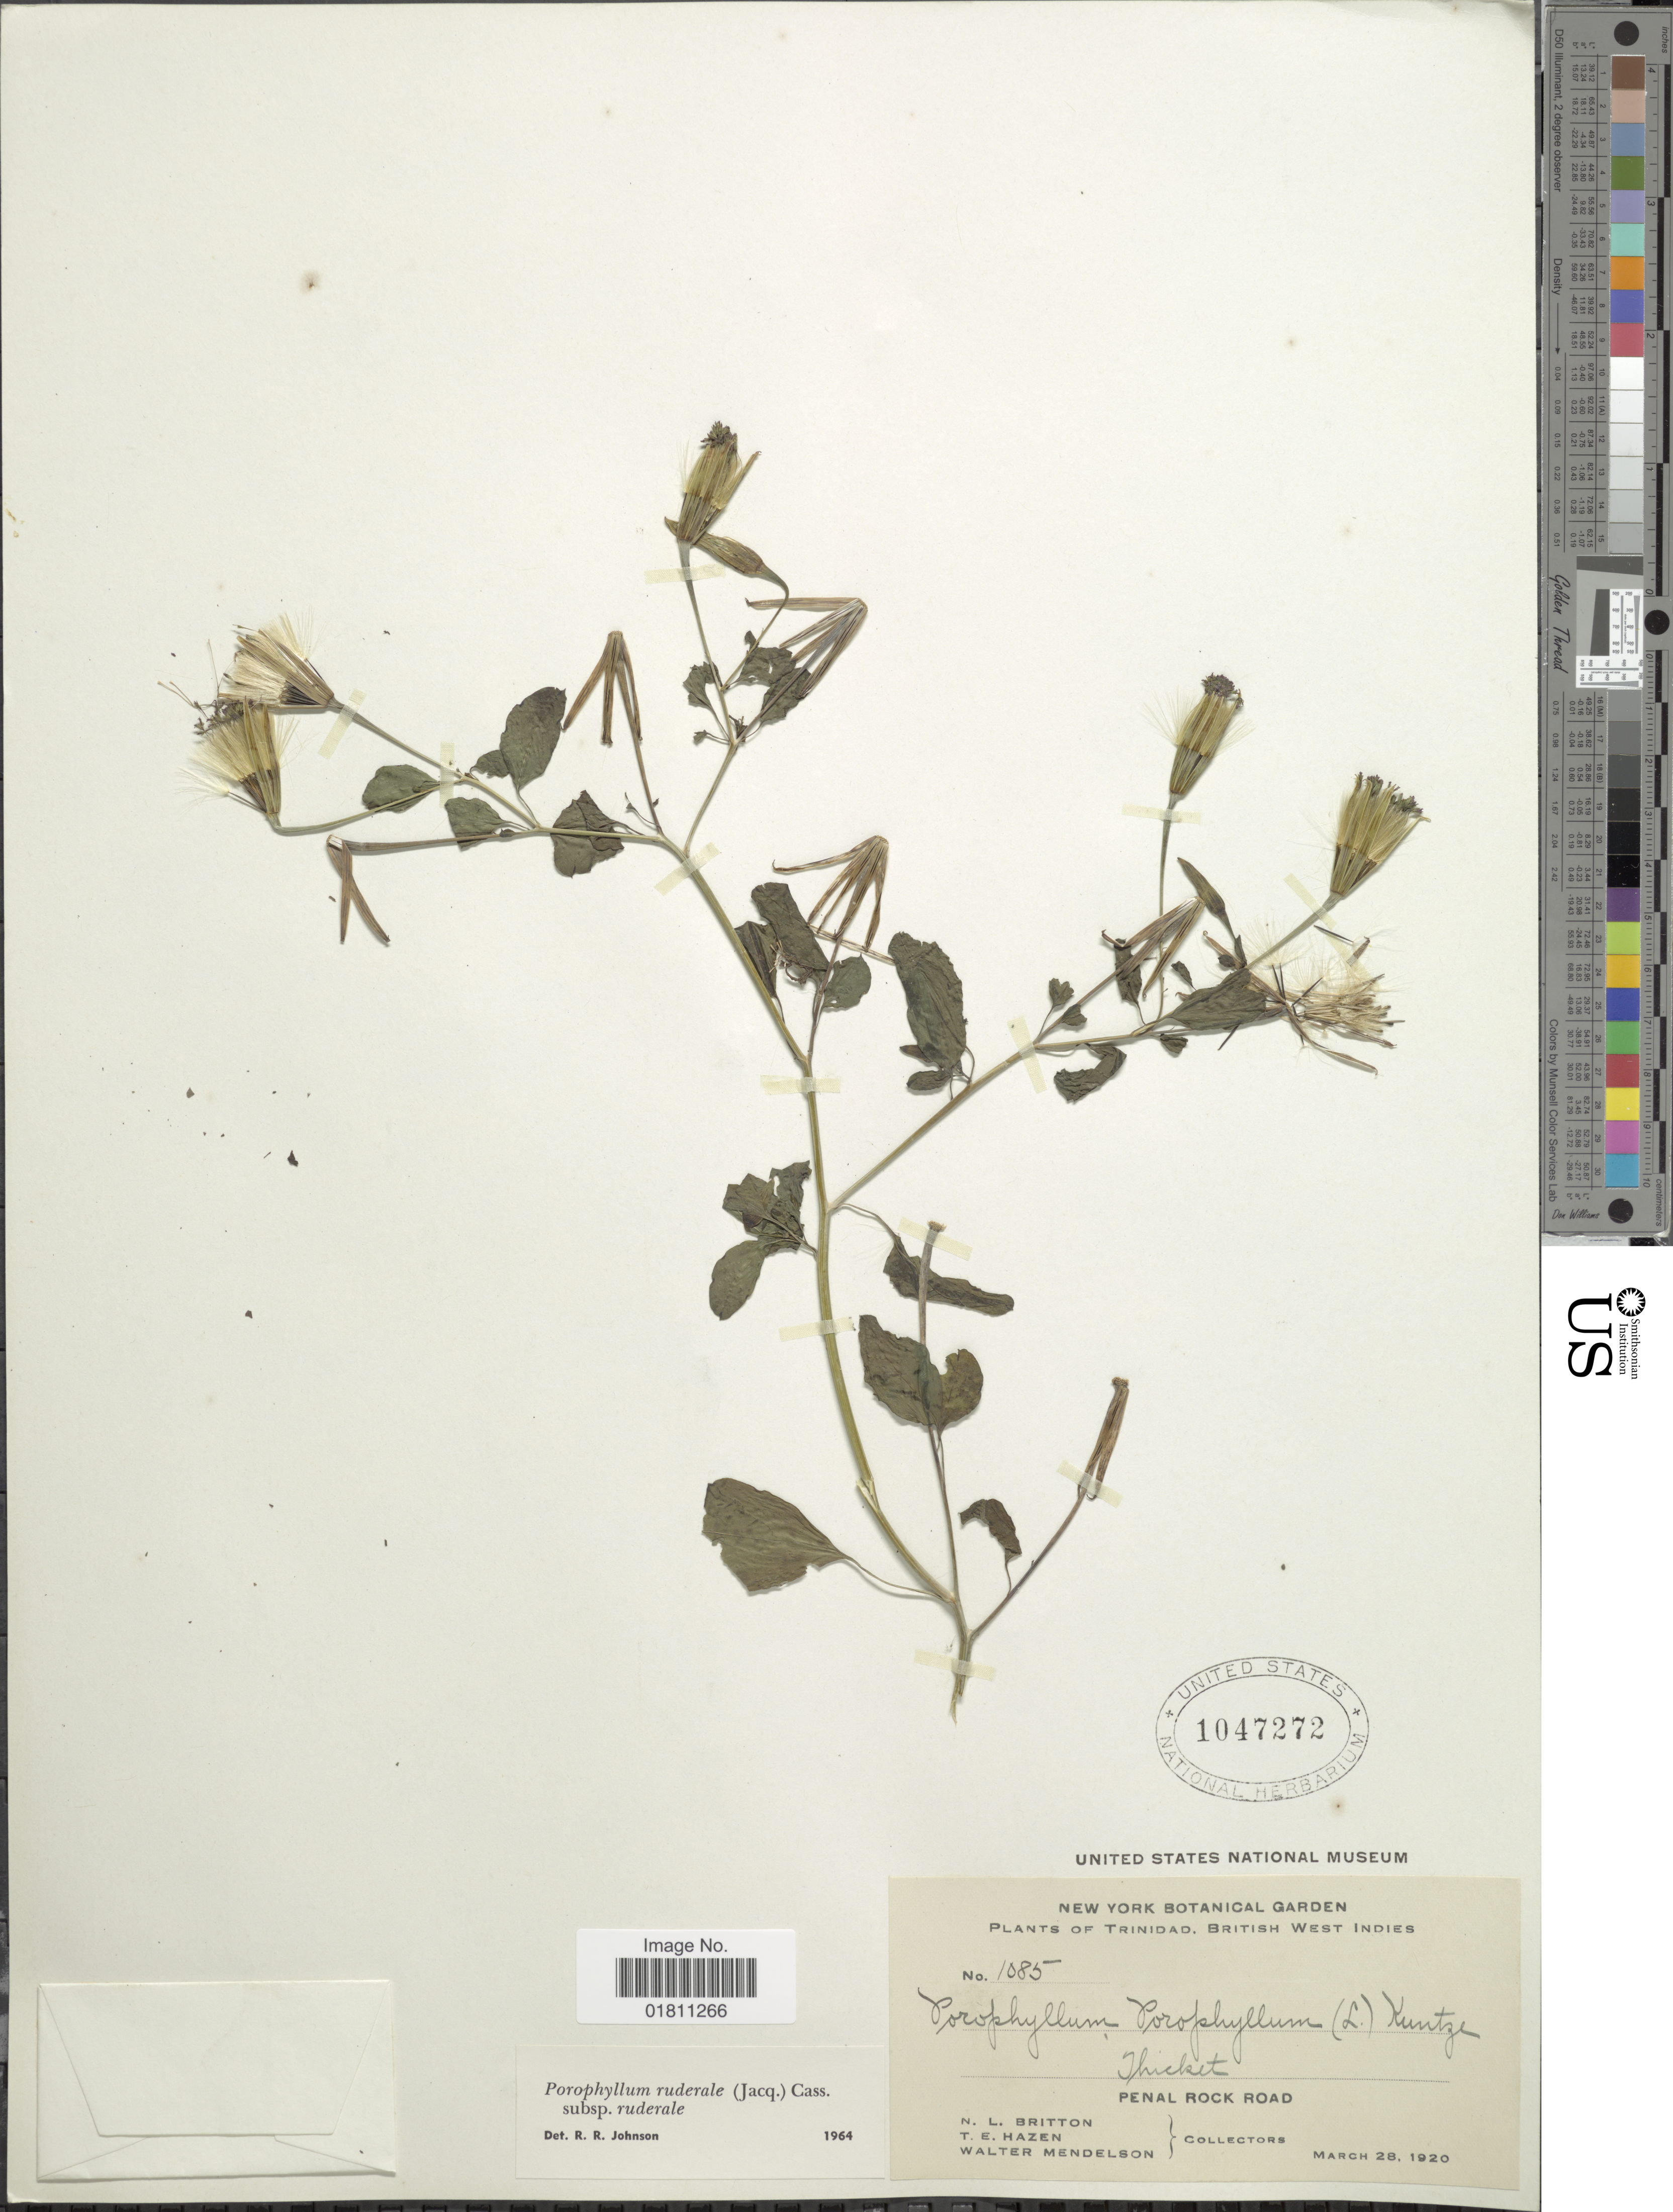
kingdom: Plantae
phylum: Tracheophyta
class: Magnoliopsida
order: Asterales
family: Asteraceae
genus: Porophyllum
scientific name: Porophyllum ruderale subsp. ruderale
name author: (Jacq.) Cass.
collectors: N. Britton, T. E. Hazen & W. Mendelson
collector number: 1085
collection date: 1920-03-28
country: Trinidad and Tobago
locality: Trinidad, British West Indies. Penal Rock Road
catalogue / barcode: US 1047272